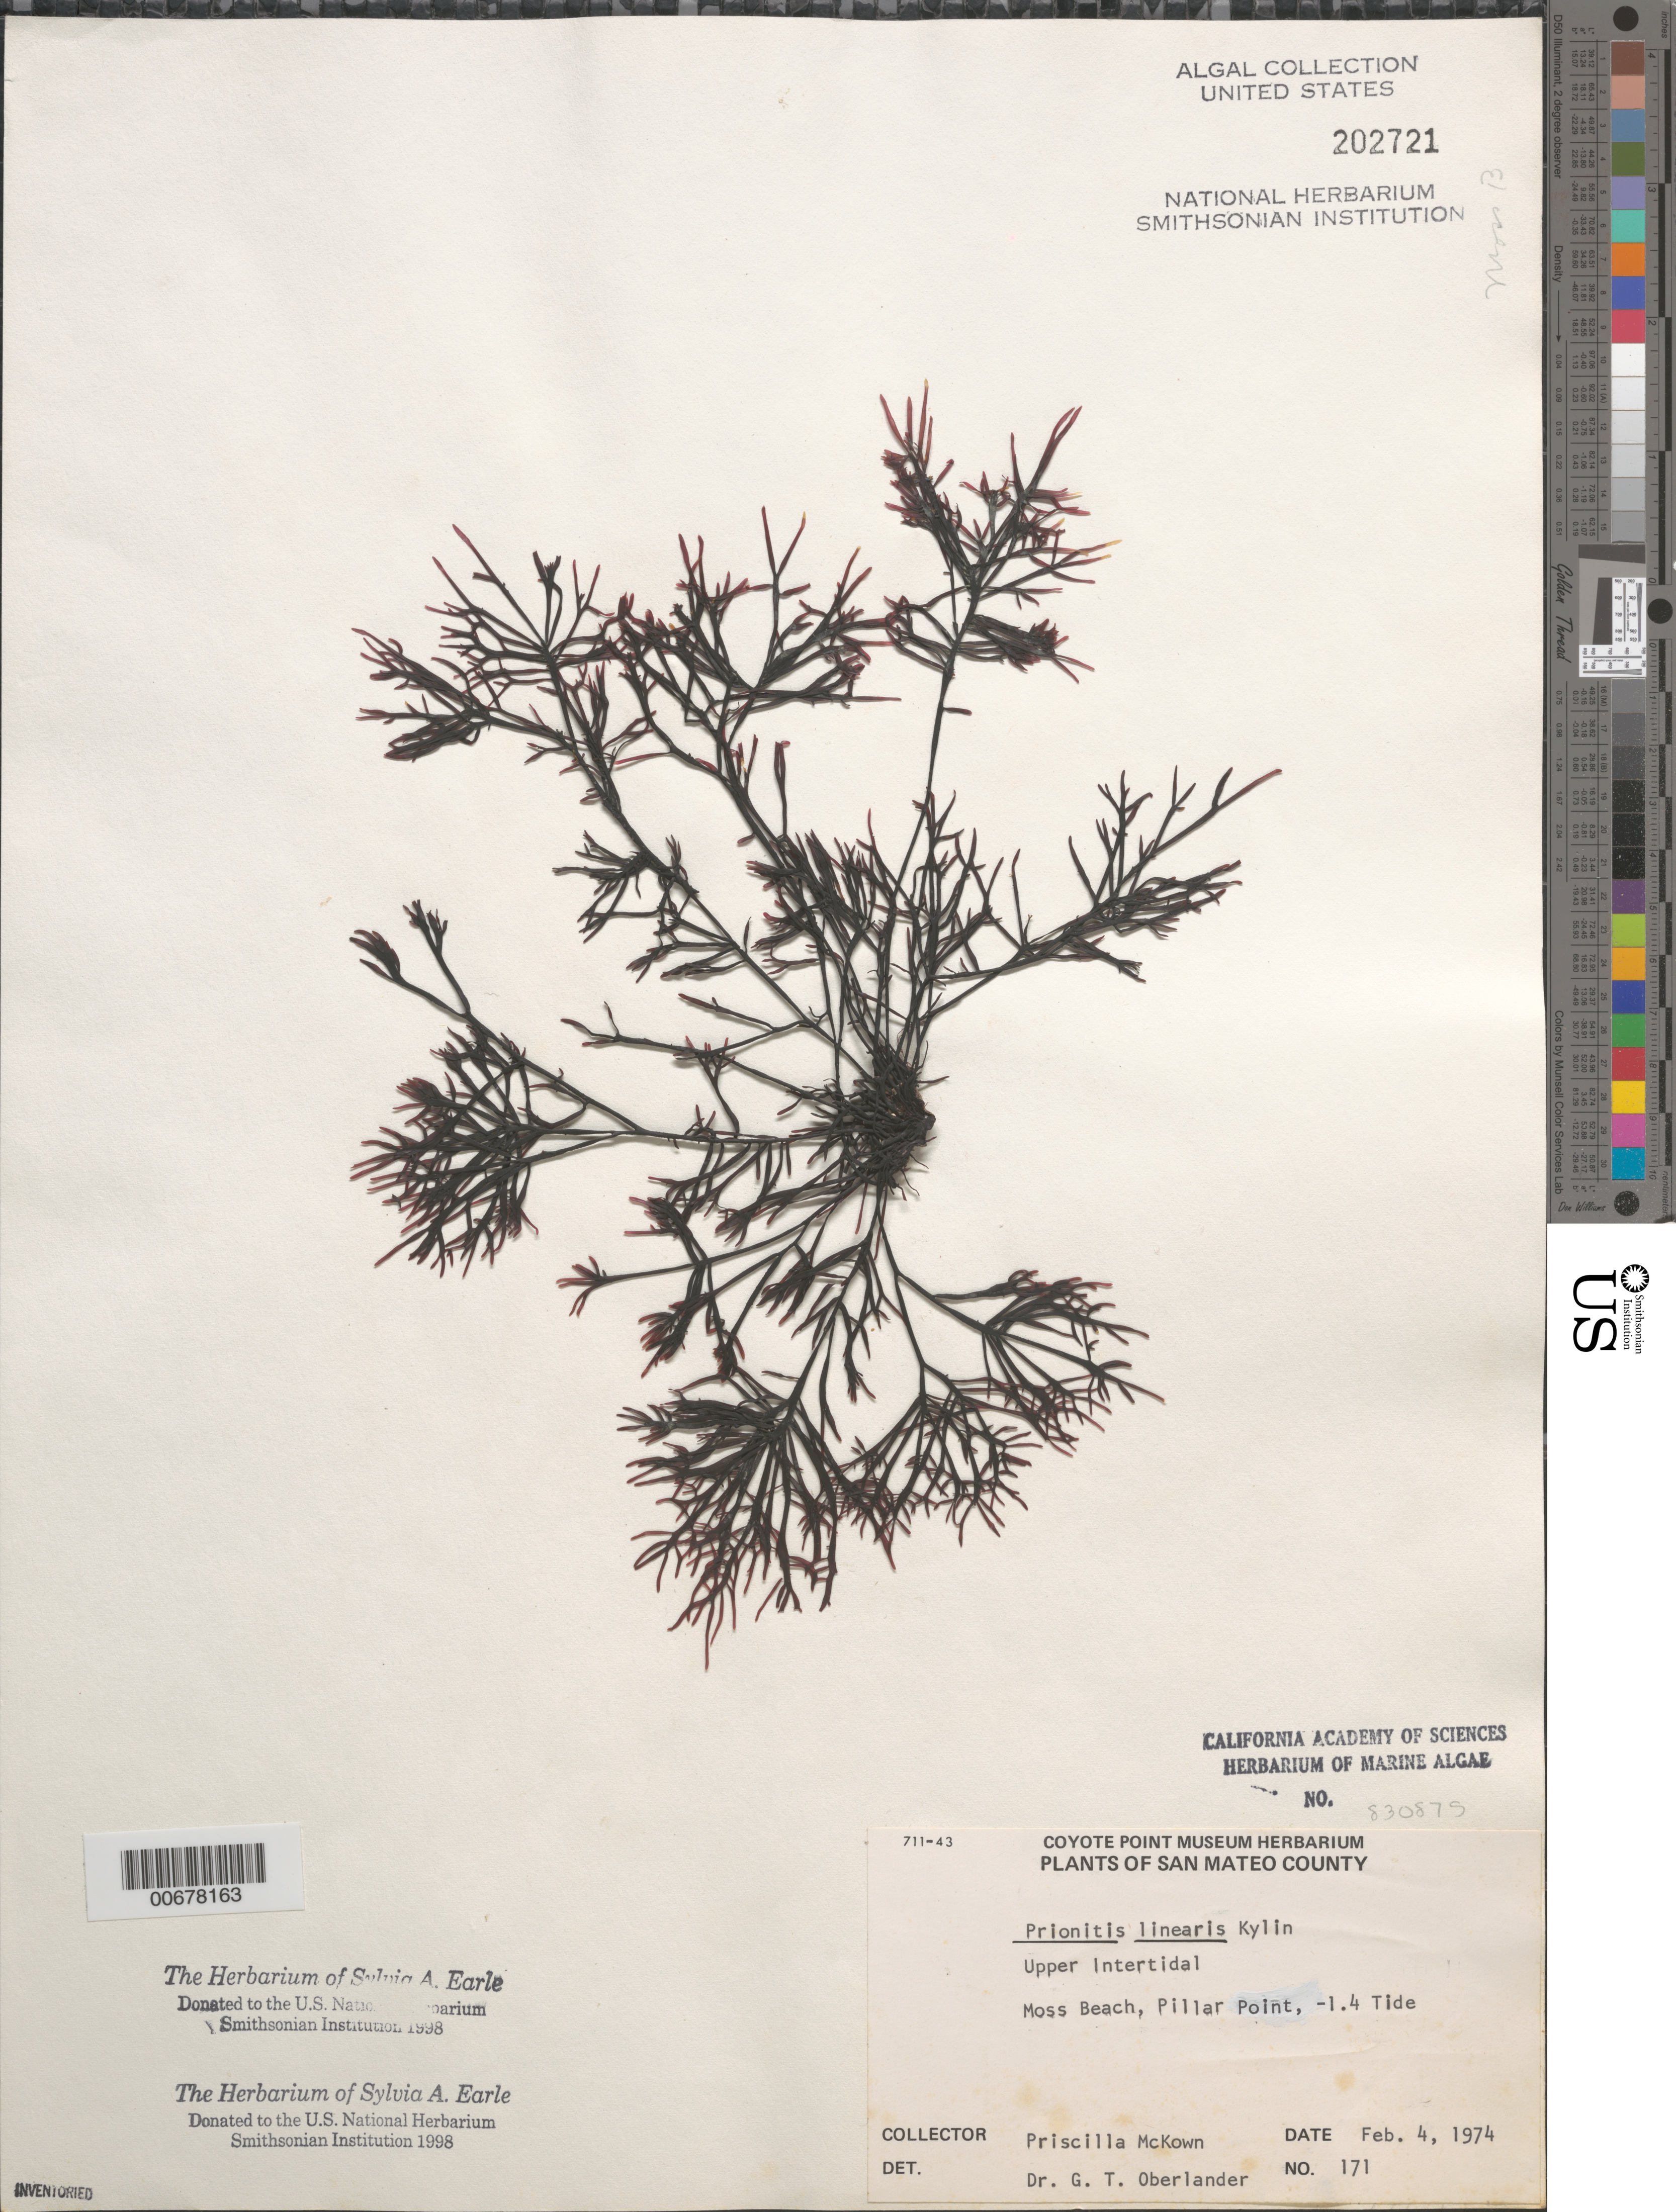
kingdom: Plantae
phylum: Rhodophyta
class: Florideophyceae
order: Cryptonemiales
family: Cryptonemiaceae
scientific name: Prionitis linearis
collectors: P. McKown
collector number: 171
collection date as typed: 04 Feb 1974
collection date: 1974-02-04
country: United States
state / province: California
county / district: San Mateo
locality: Moss Beach, Pillar Point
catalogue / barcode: US 202721